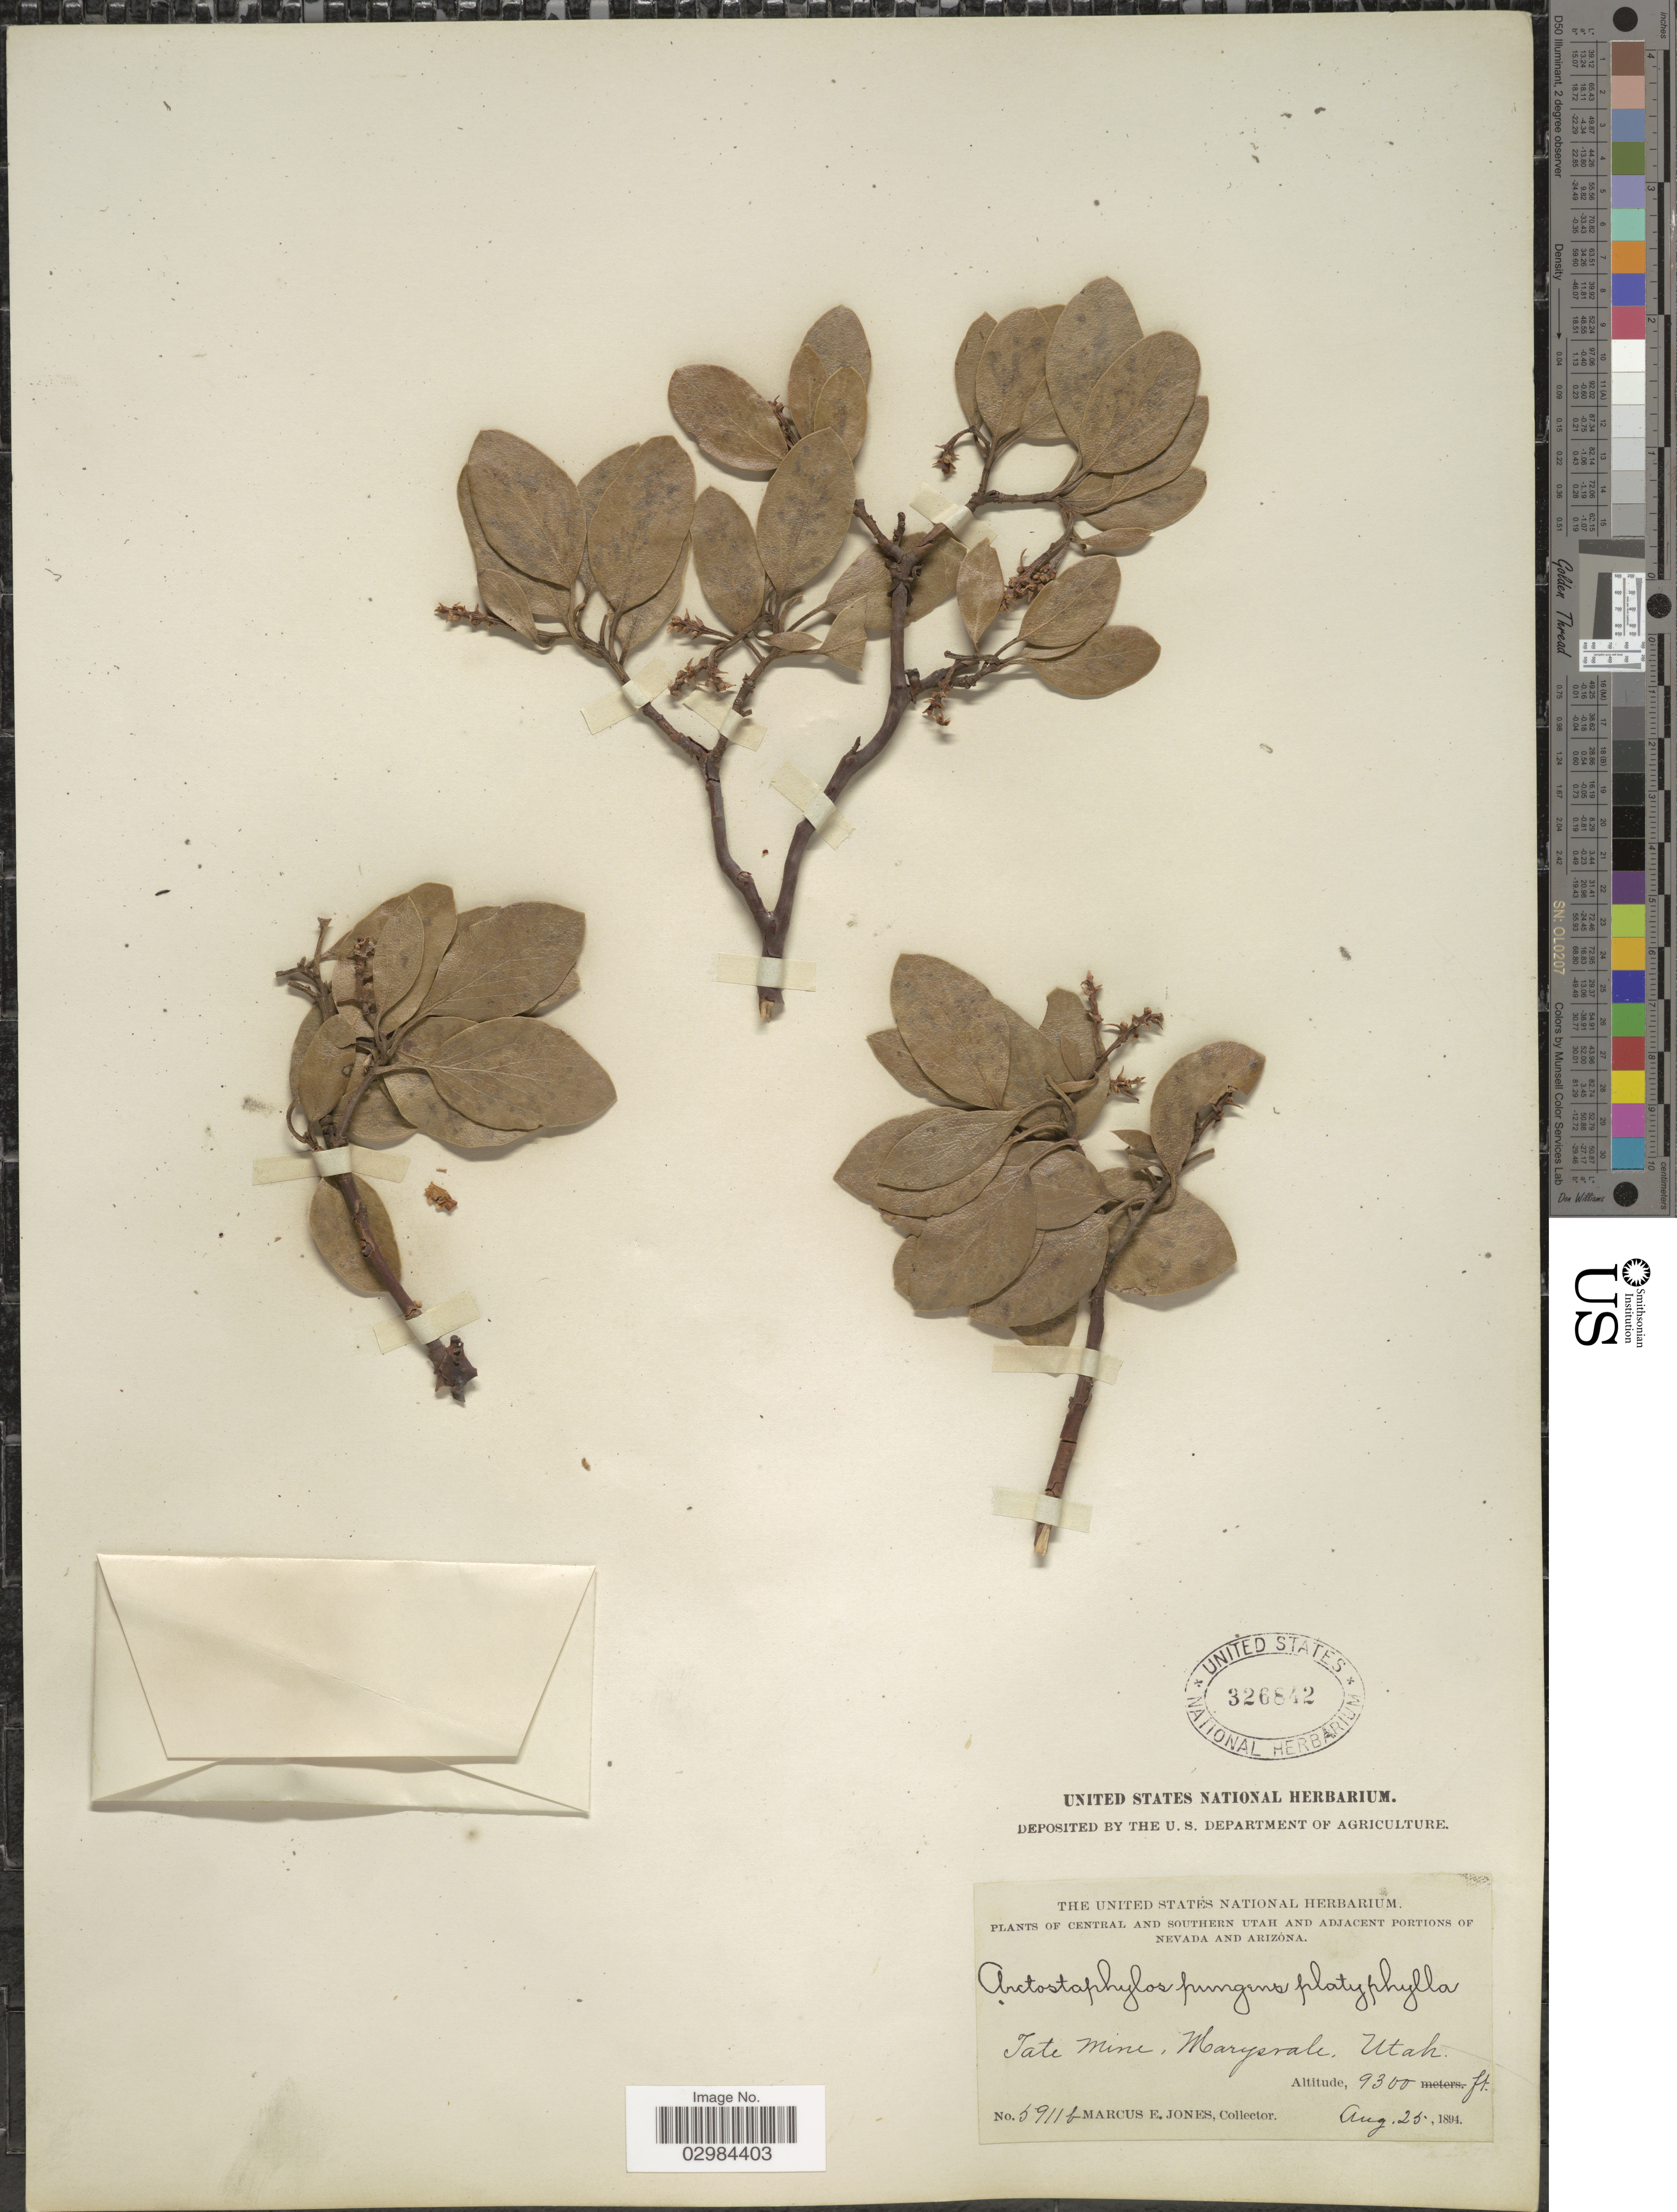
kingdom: Plantae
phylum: Tracheophyta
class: Magnoliopsida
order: Ericales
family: Ericaceae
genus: Arctostaphylos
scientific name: Arctostaphylos platyphylla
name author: (A. Gray) Kuntze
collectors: M. E. Jones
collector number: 5911b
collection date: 1894-08-25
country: United States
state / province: Utah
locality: Central and Southern Utah, Tate Mine, Marysvale.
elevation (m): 2835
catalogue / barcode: US 326842